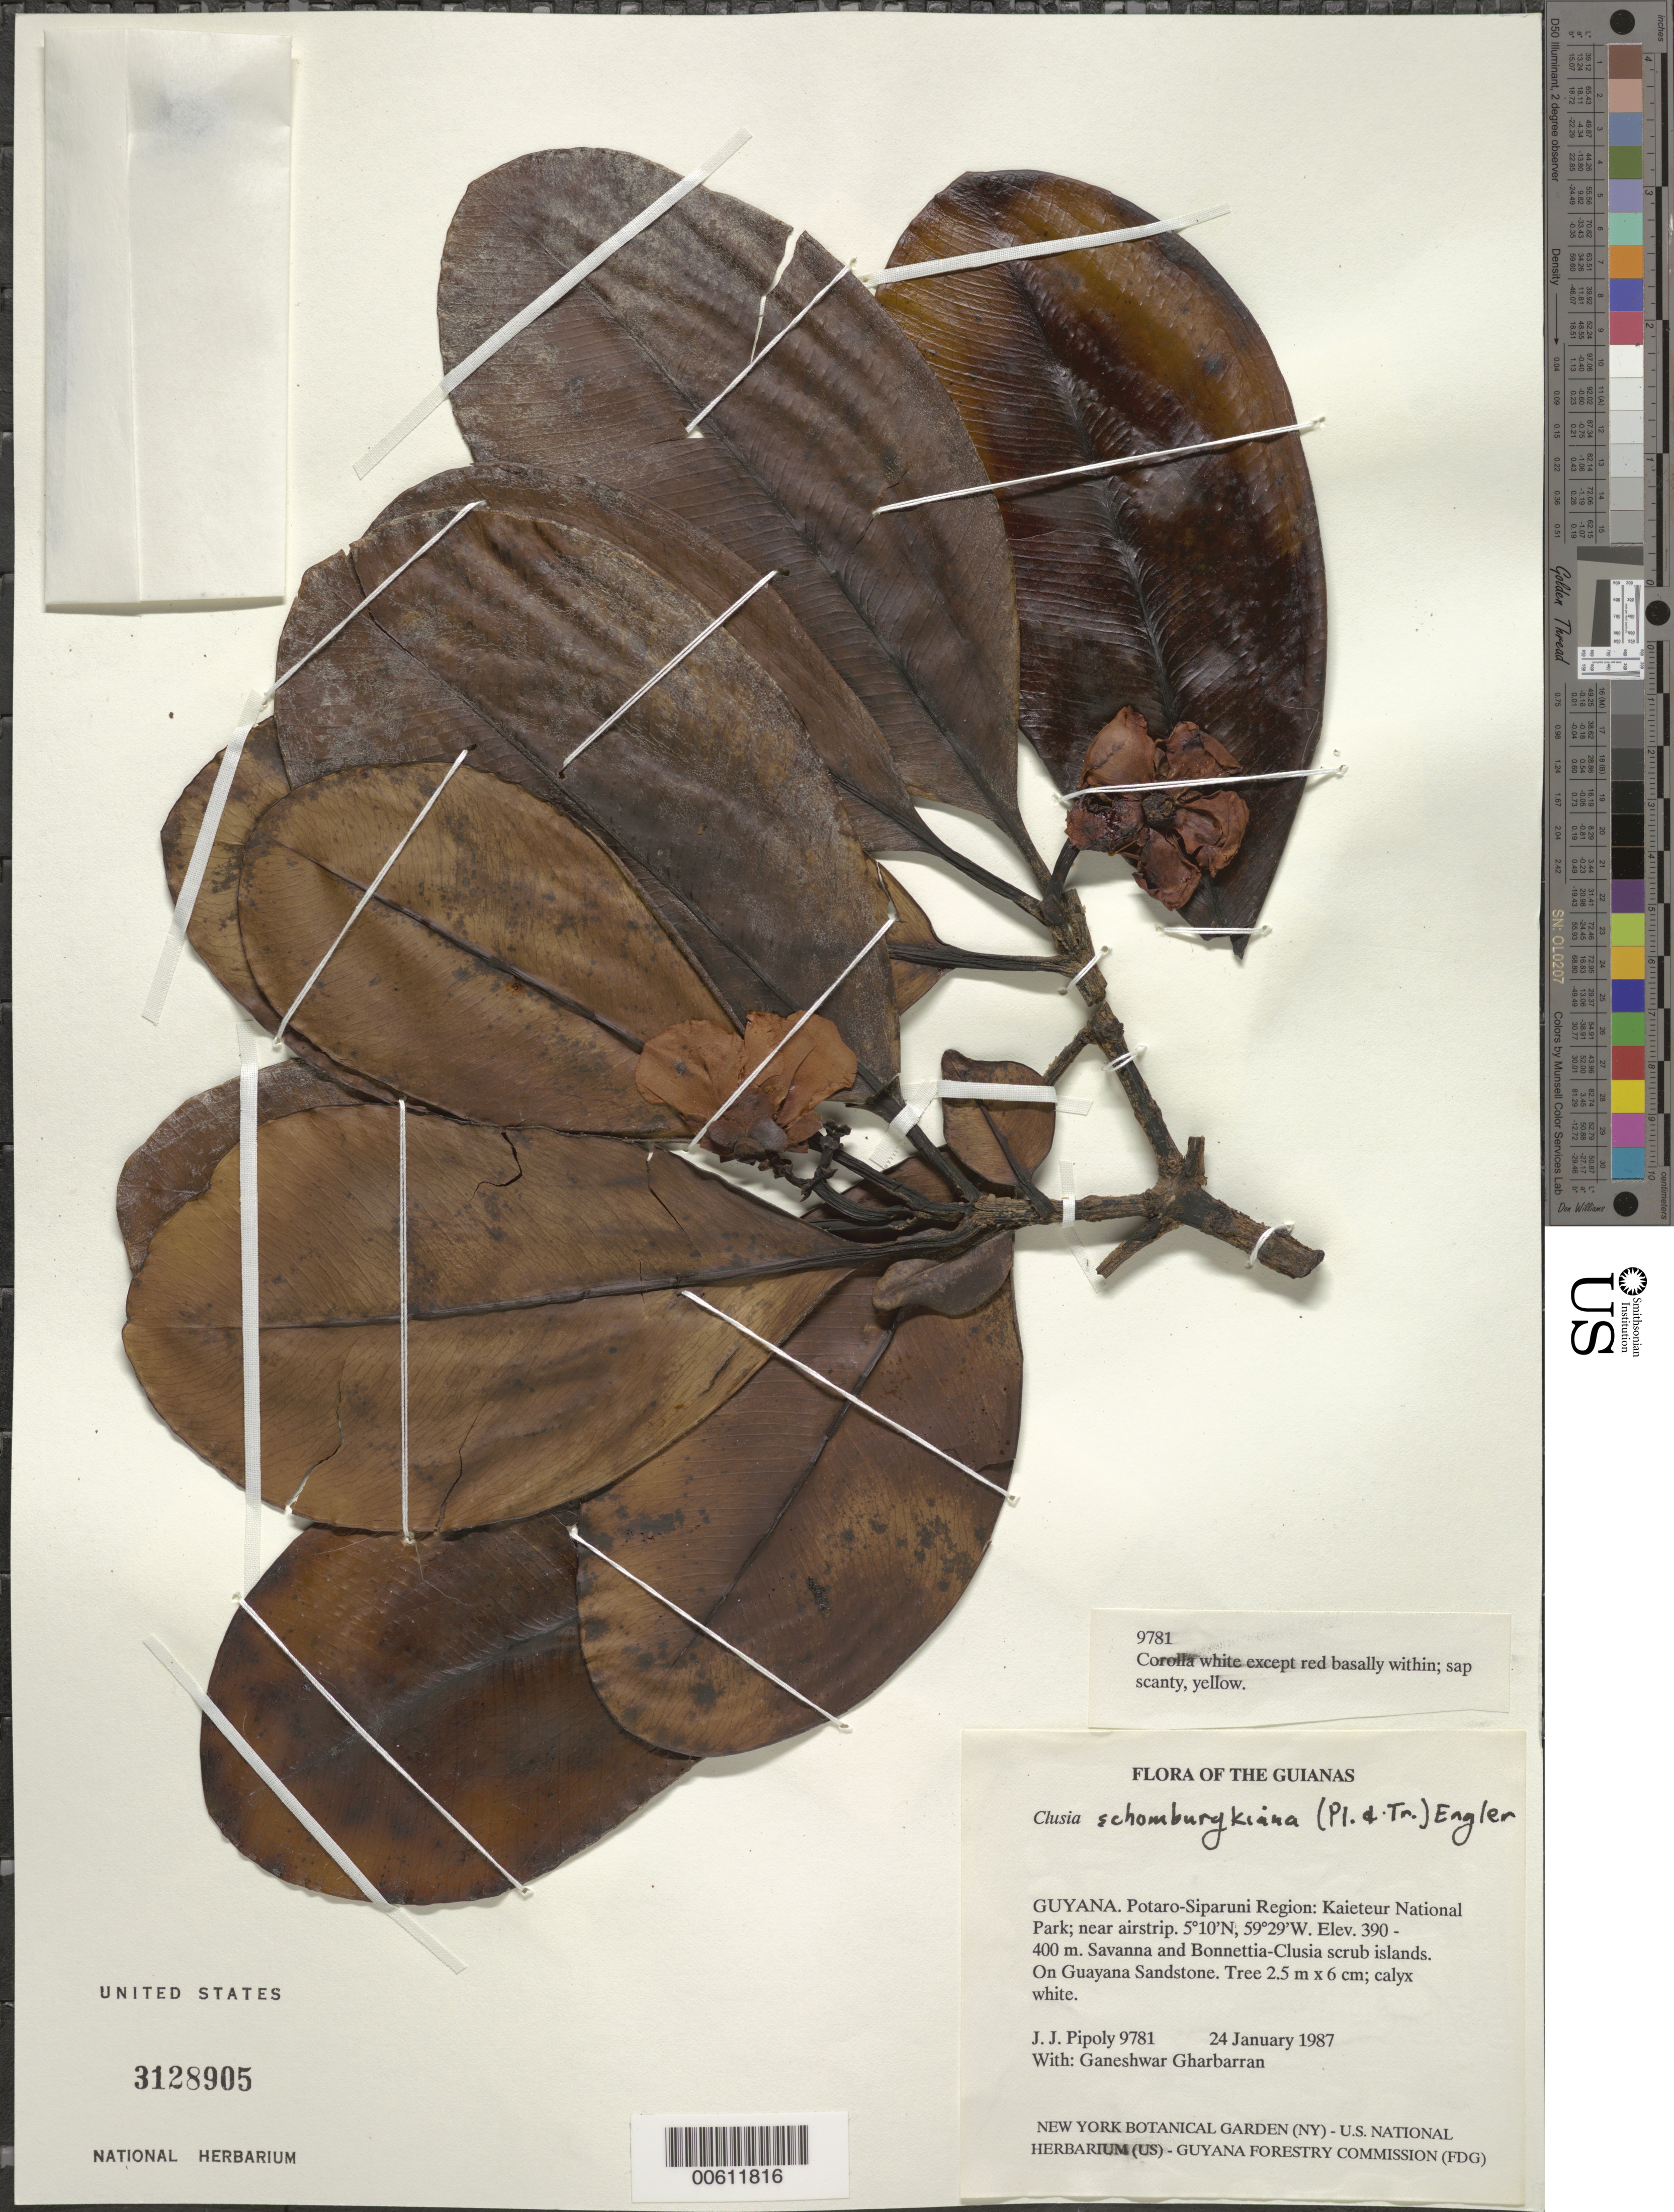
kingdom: Plantae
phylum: Tracheophyta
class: Magnoliopsida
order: Malpighiales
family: Clusiaceae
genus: Clusia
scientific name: Clusia schomburgkiana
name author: (Planch. & Triana) Benth. ex Engl.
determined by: Pipoly, J. J., III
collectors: J. J. Pipoly & G. Gharbarran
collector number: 9781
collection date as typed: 24 January 1987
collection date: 1987-01-24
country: Guyana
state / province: Potaro-Siparuni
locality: Kaieteur National Park; near airstrip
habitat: Savanna and Bonnetia-Clusia scrub islands. Guayana sandstone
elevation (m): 390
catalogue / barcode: US 3128905